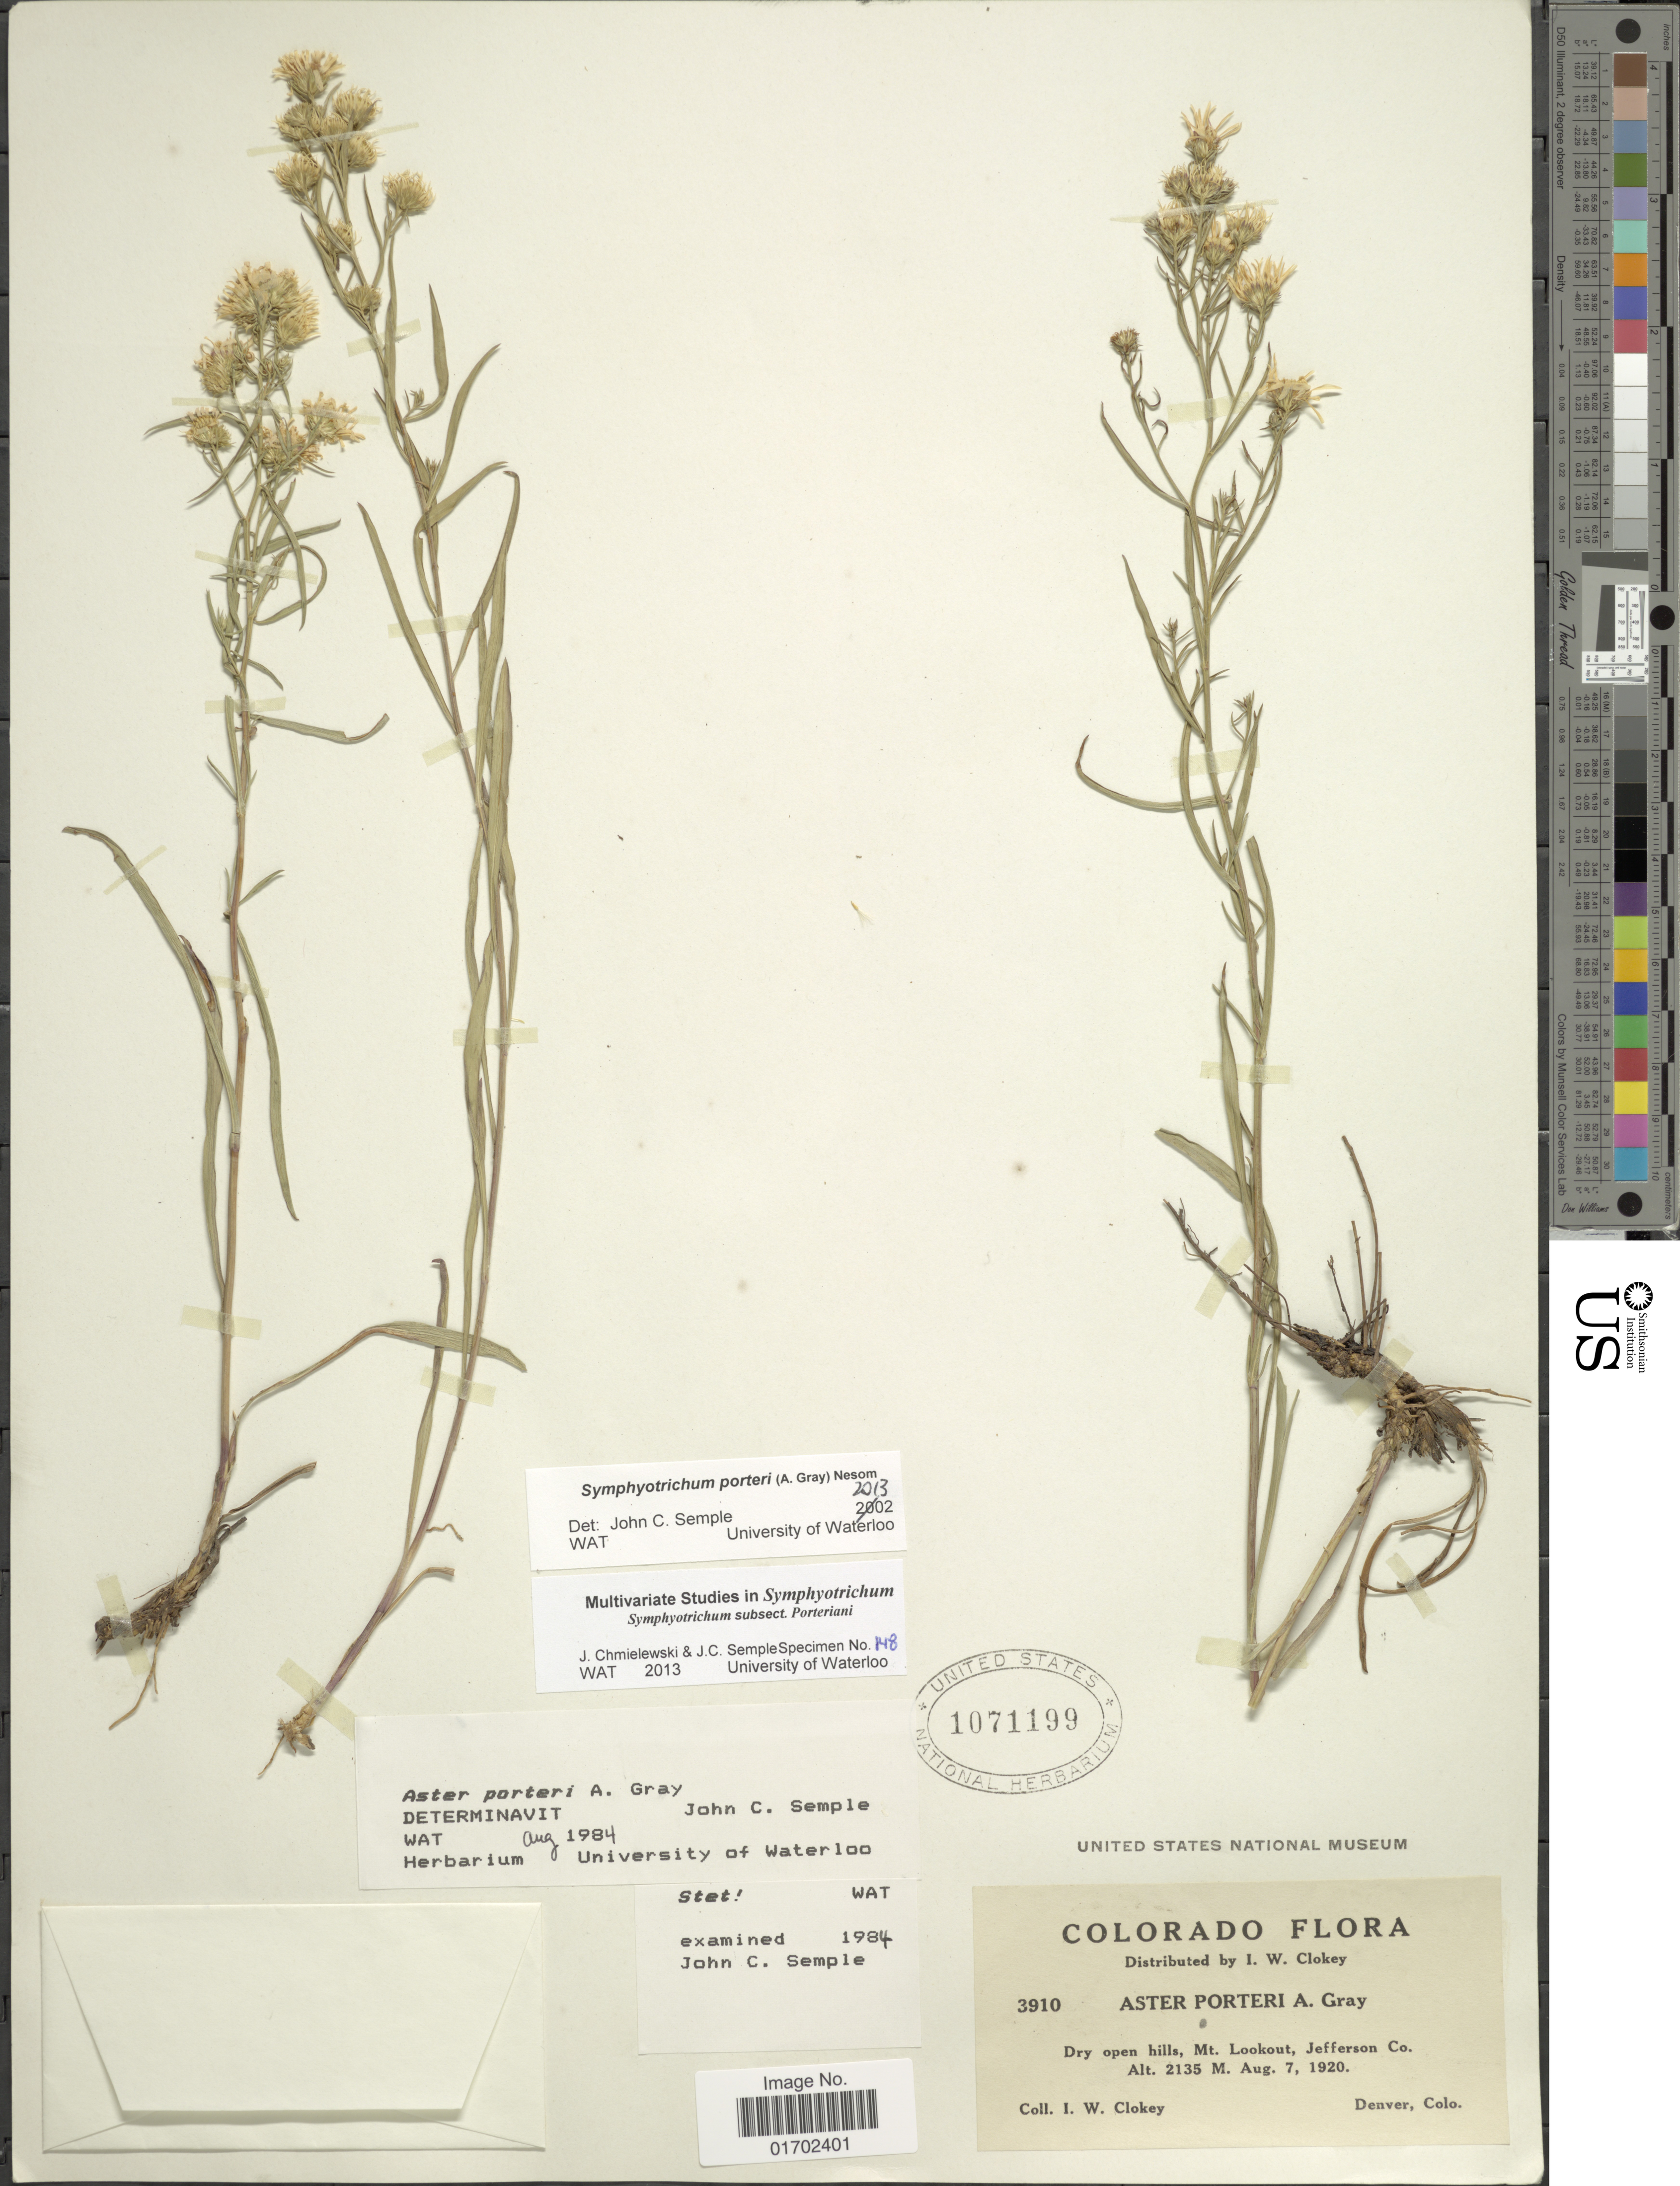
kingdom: Plantae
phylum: Tracheophyta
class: Magnoliopsida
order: Asterales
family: Asteraceae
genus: Symphyotrichum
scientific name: Symphyotrichum porteri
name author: (A. Gray) G.L. Nesom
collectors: I. W. Clokey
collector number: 3910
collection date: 1920-08-07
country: United States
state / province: Colorado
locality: Colorado. Dry open hills, Mt. Lookout, Jefferson Co.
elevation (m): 2135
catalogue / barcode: US 1071199